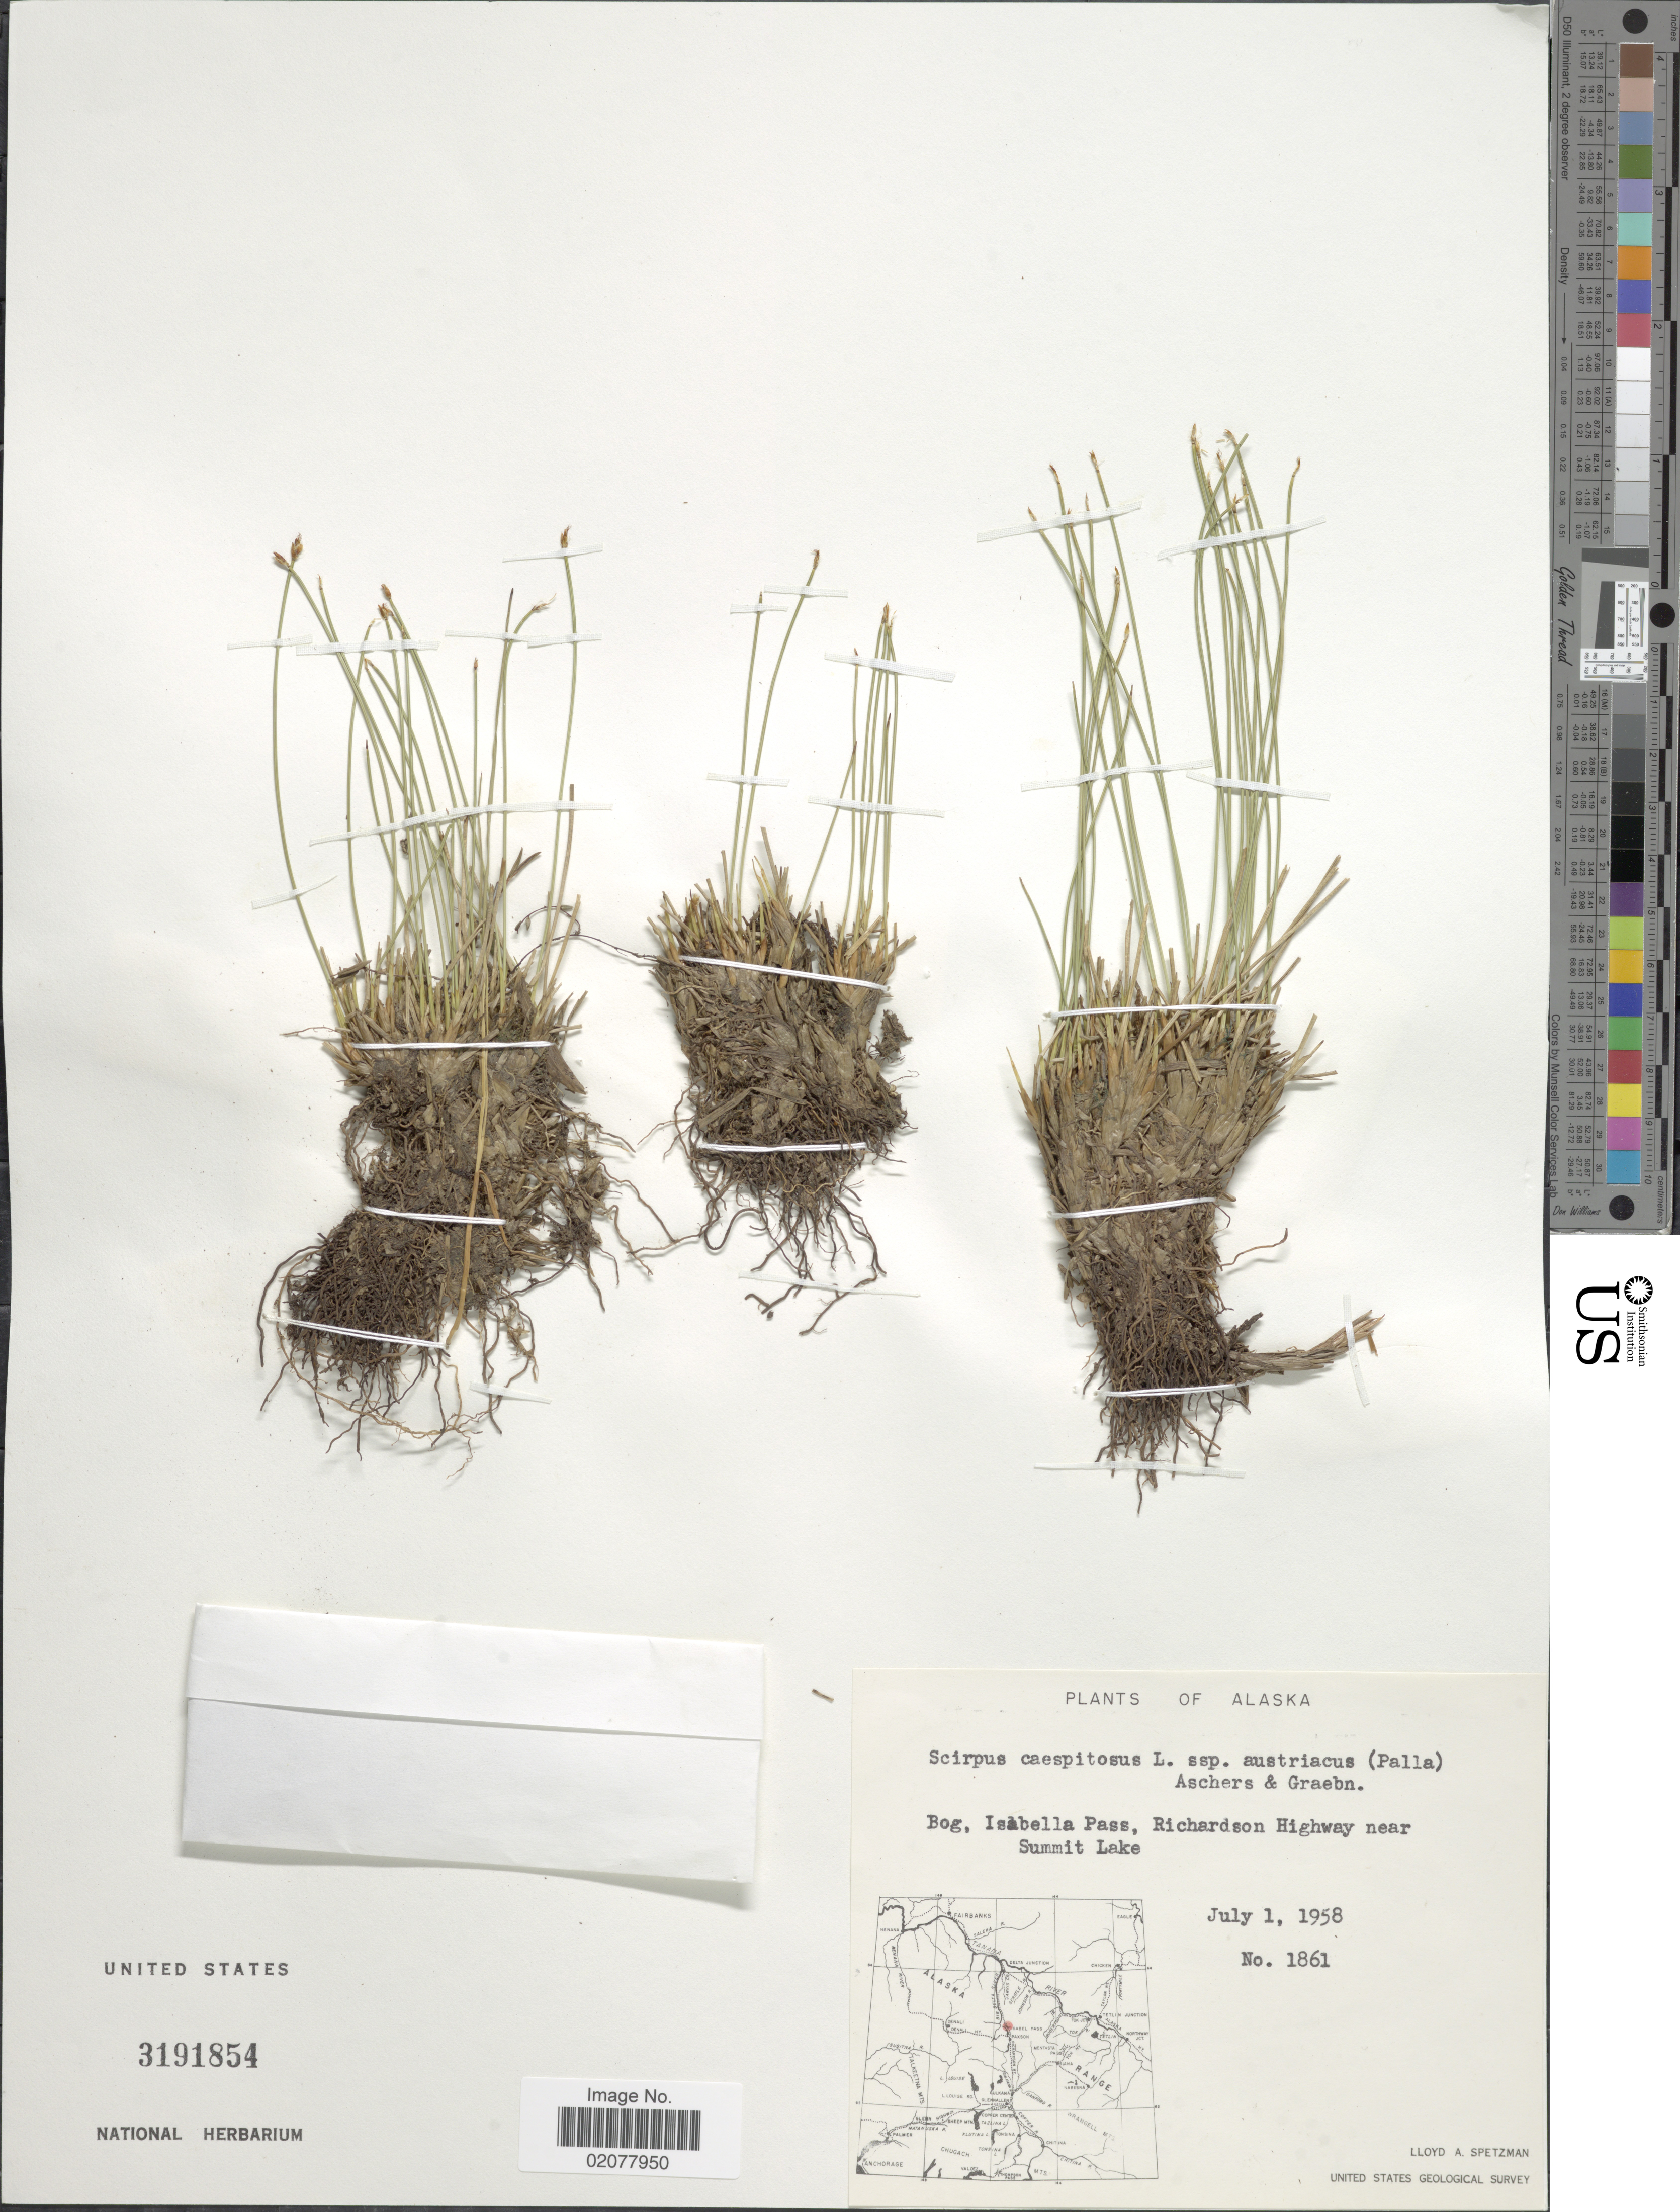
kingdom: Plantae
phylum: Tracheophyta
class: Liliopsida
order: Poales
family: Cyperaceae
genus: Trichophorum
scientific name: Trichophorum cespitosum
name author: (L.) Hartm.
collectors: L. Spetzman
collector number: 1861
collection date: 1958-07-01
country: United States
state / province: Alaska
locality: Bog, Isabella Pass, Richardson Highway near Summit Lake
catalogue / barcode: US 3191854